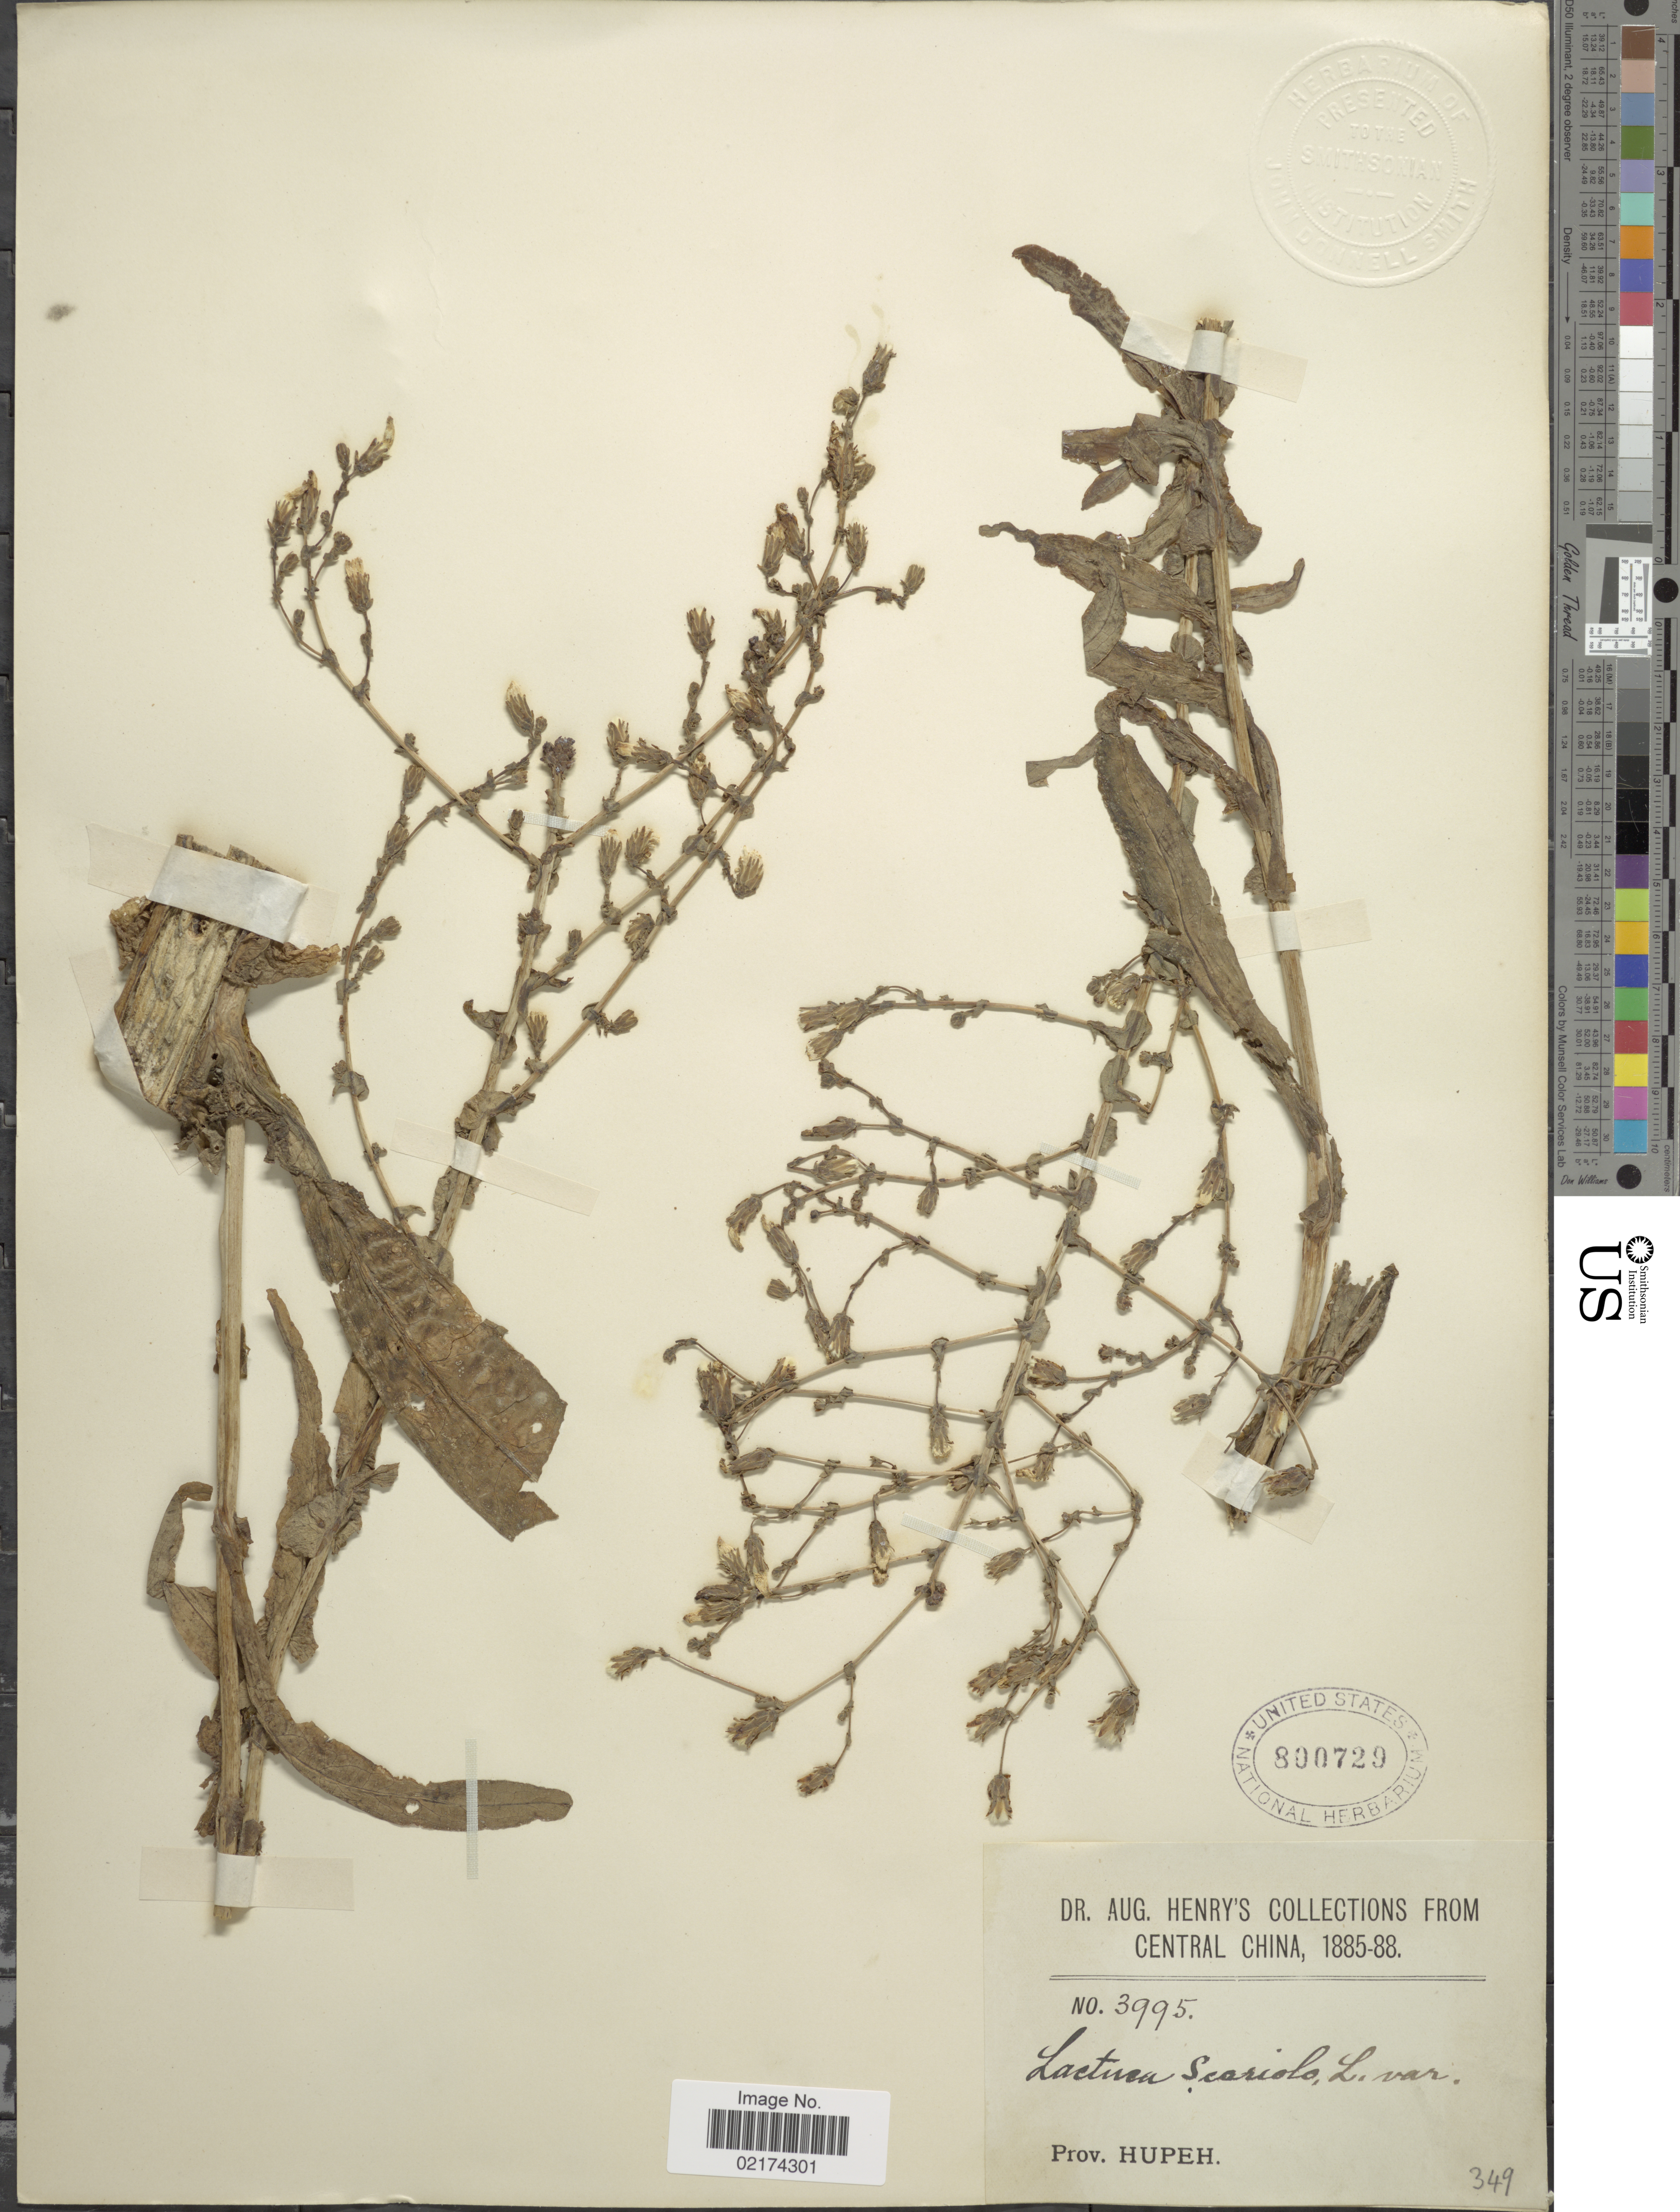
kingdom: Plantae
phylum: Tracheophyta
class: Magnoliopsida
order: Asterales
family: Asteraceae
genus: Lactuca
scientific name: Lactuca serriola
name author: L.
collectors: A. Henry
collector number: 3995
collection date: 1885/1888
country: China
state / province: Hubei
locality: Central China, Prov. Hupeh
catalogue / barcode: US 800729